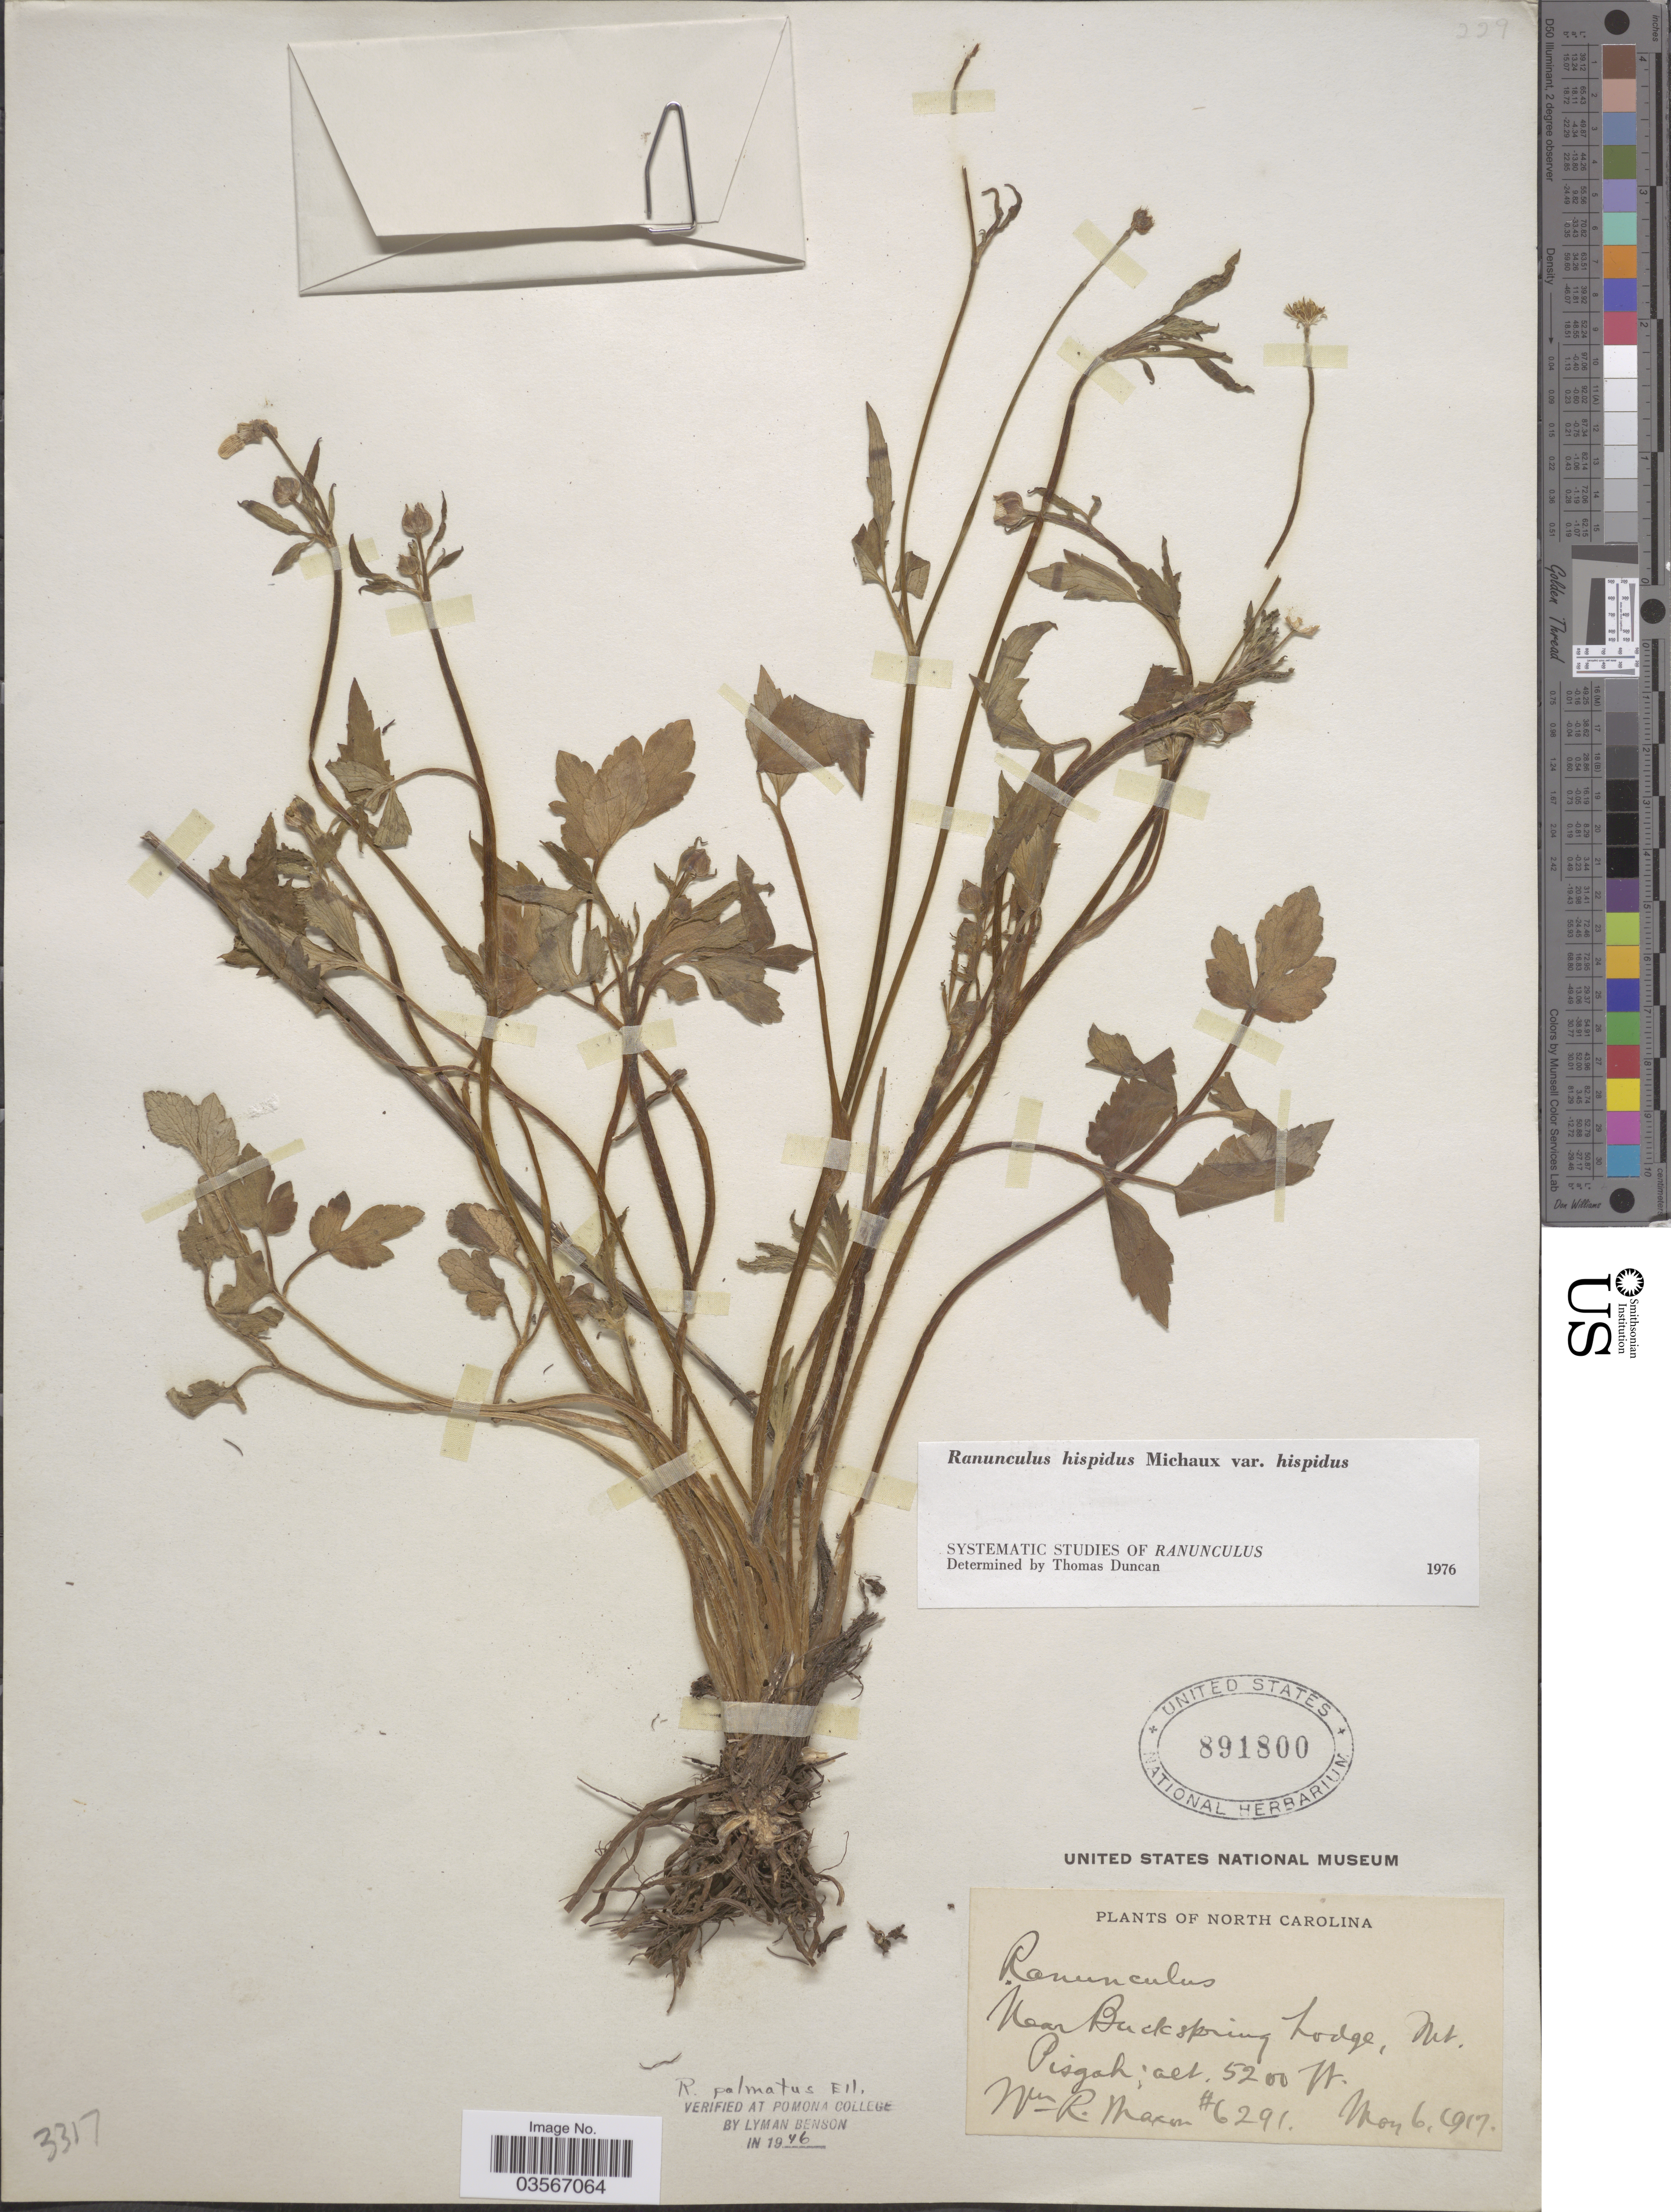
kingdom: Plantae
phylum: Tracheophyta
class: Magnoliopsida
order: Ranunculales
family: Ranunculaceae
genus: Ranunculus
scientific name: Ranunculus hispidus var. hispidus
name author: Michx.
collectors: W. R. Maxon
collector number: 6291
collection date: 1917-05-06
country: United States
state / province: North Carolina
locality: Near Buck spring Lodge, Mt. Pisgah.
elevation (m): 1585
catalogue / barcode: US 891800